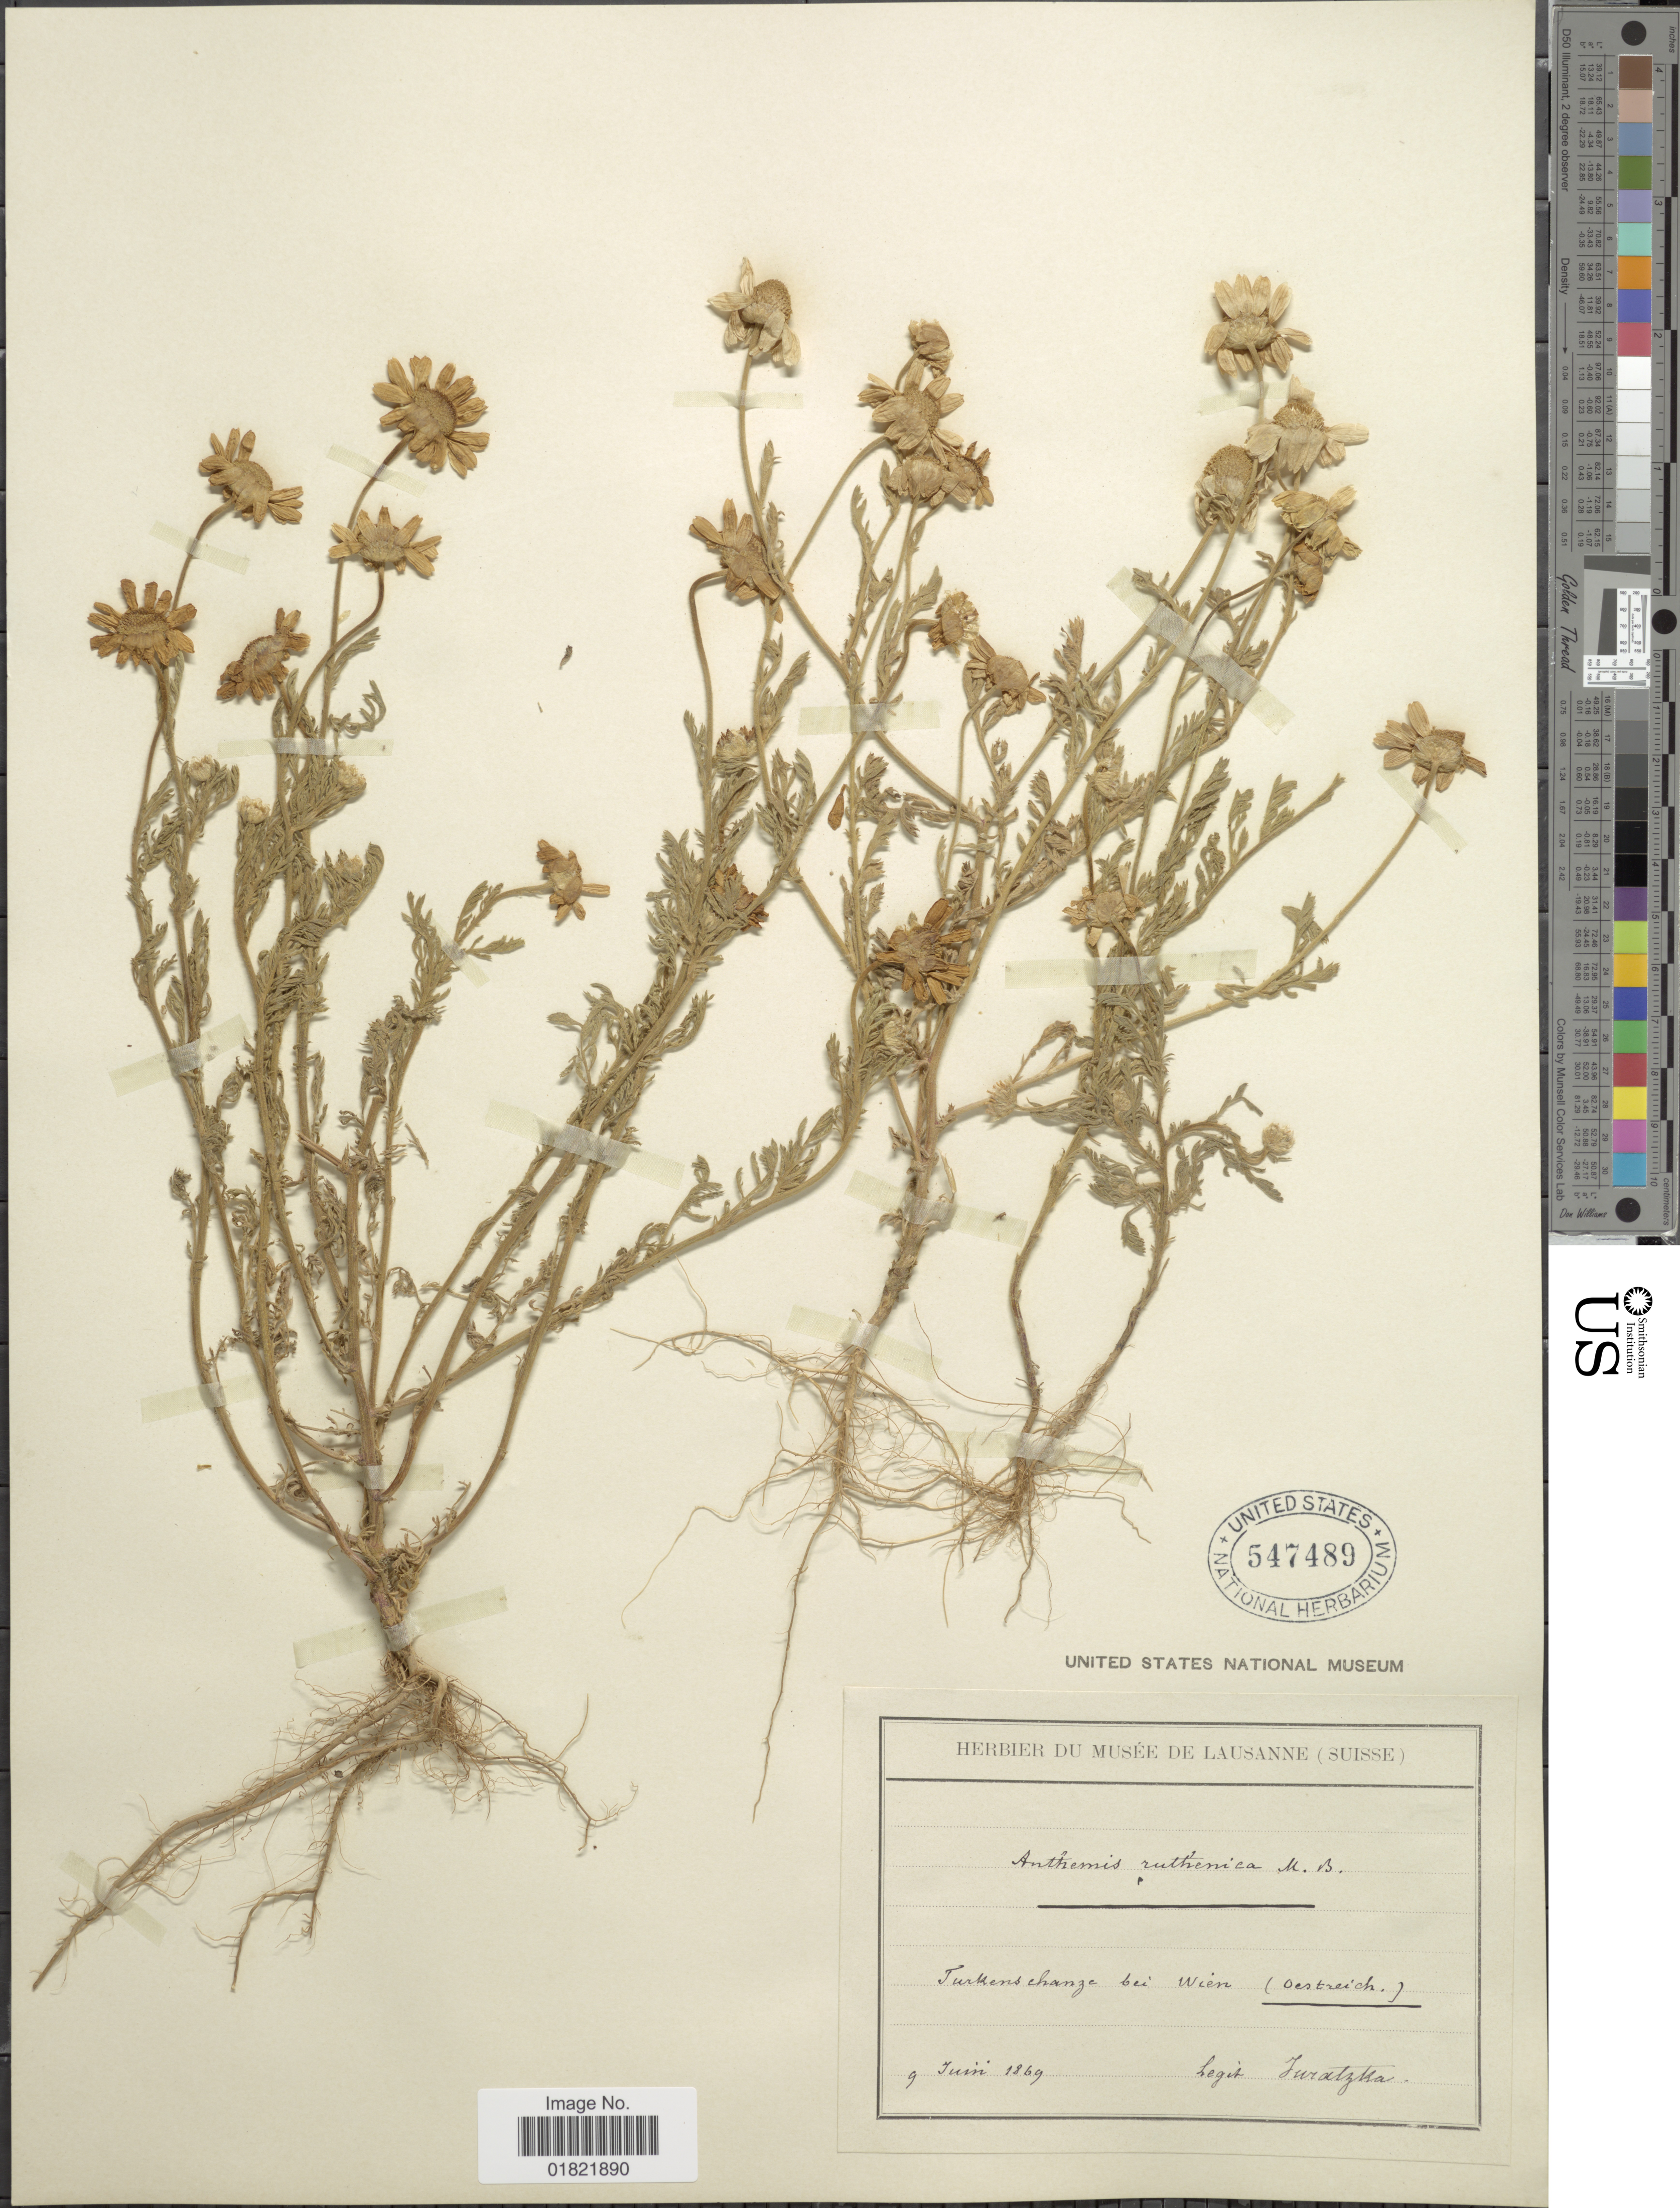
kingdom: Plantae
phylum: Tracheophyta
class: Magnoliopsida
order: Asterales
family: Asteraceae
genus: Anthemis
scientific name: Anthemis ruthenica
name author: M. Bieb.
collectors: J. Juratzka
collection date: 1869-06-09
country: Austria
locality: Türkenschanze bei Wien (Oestreich)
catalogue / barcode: US 547489